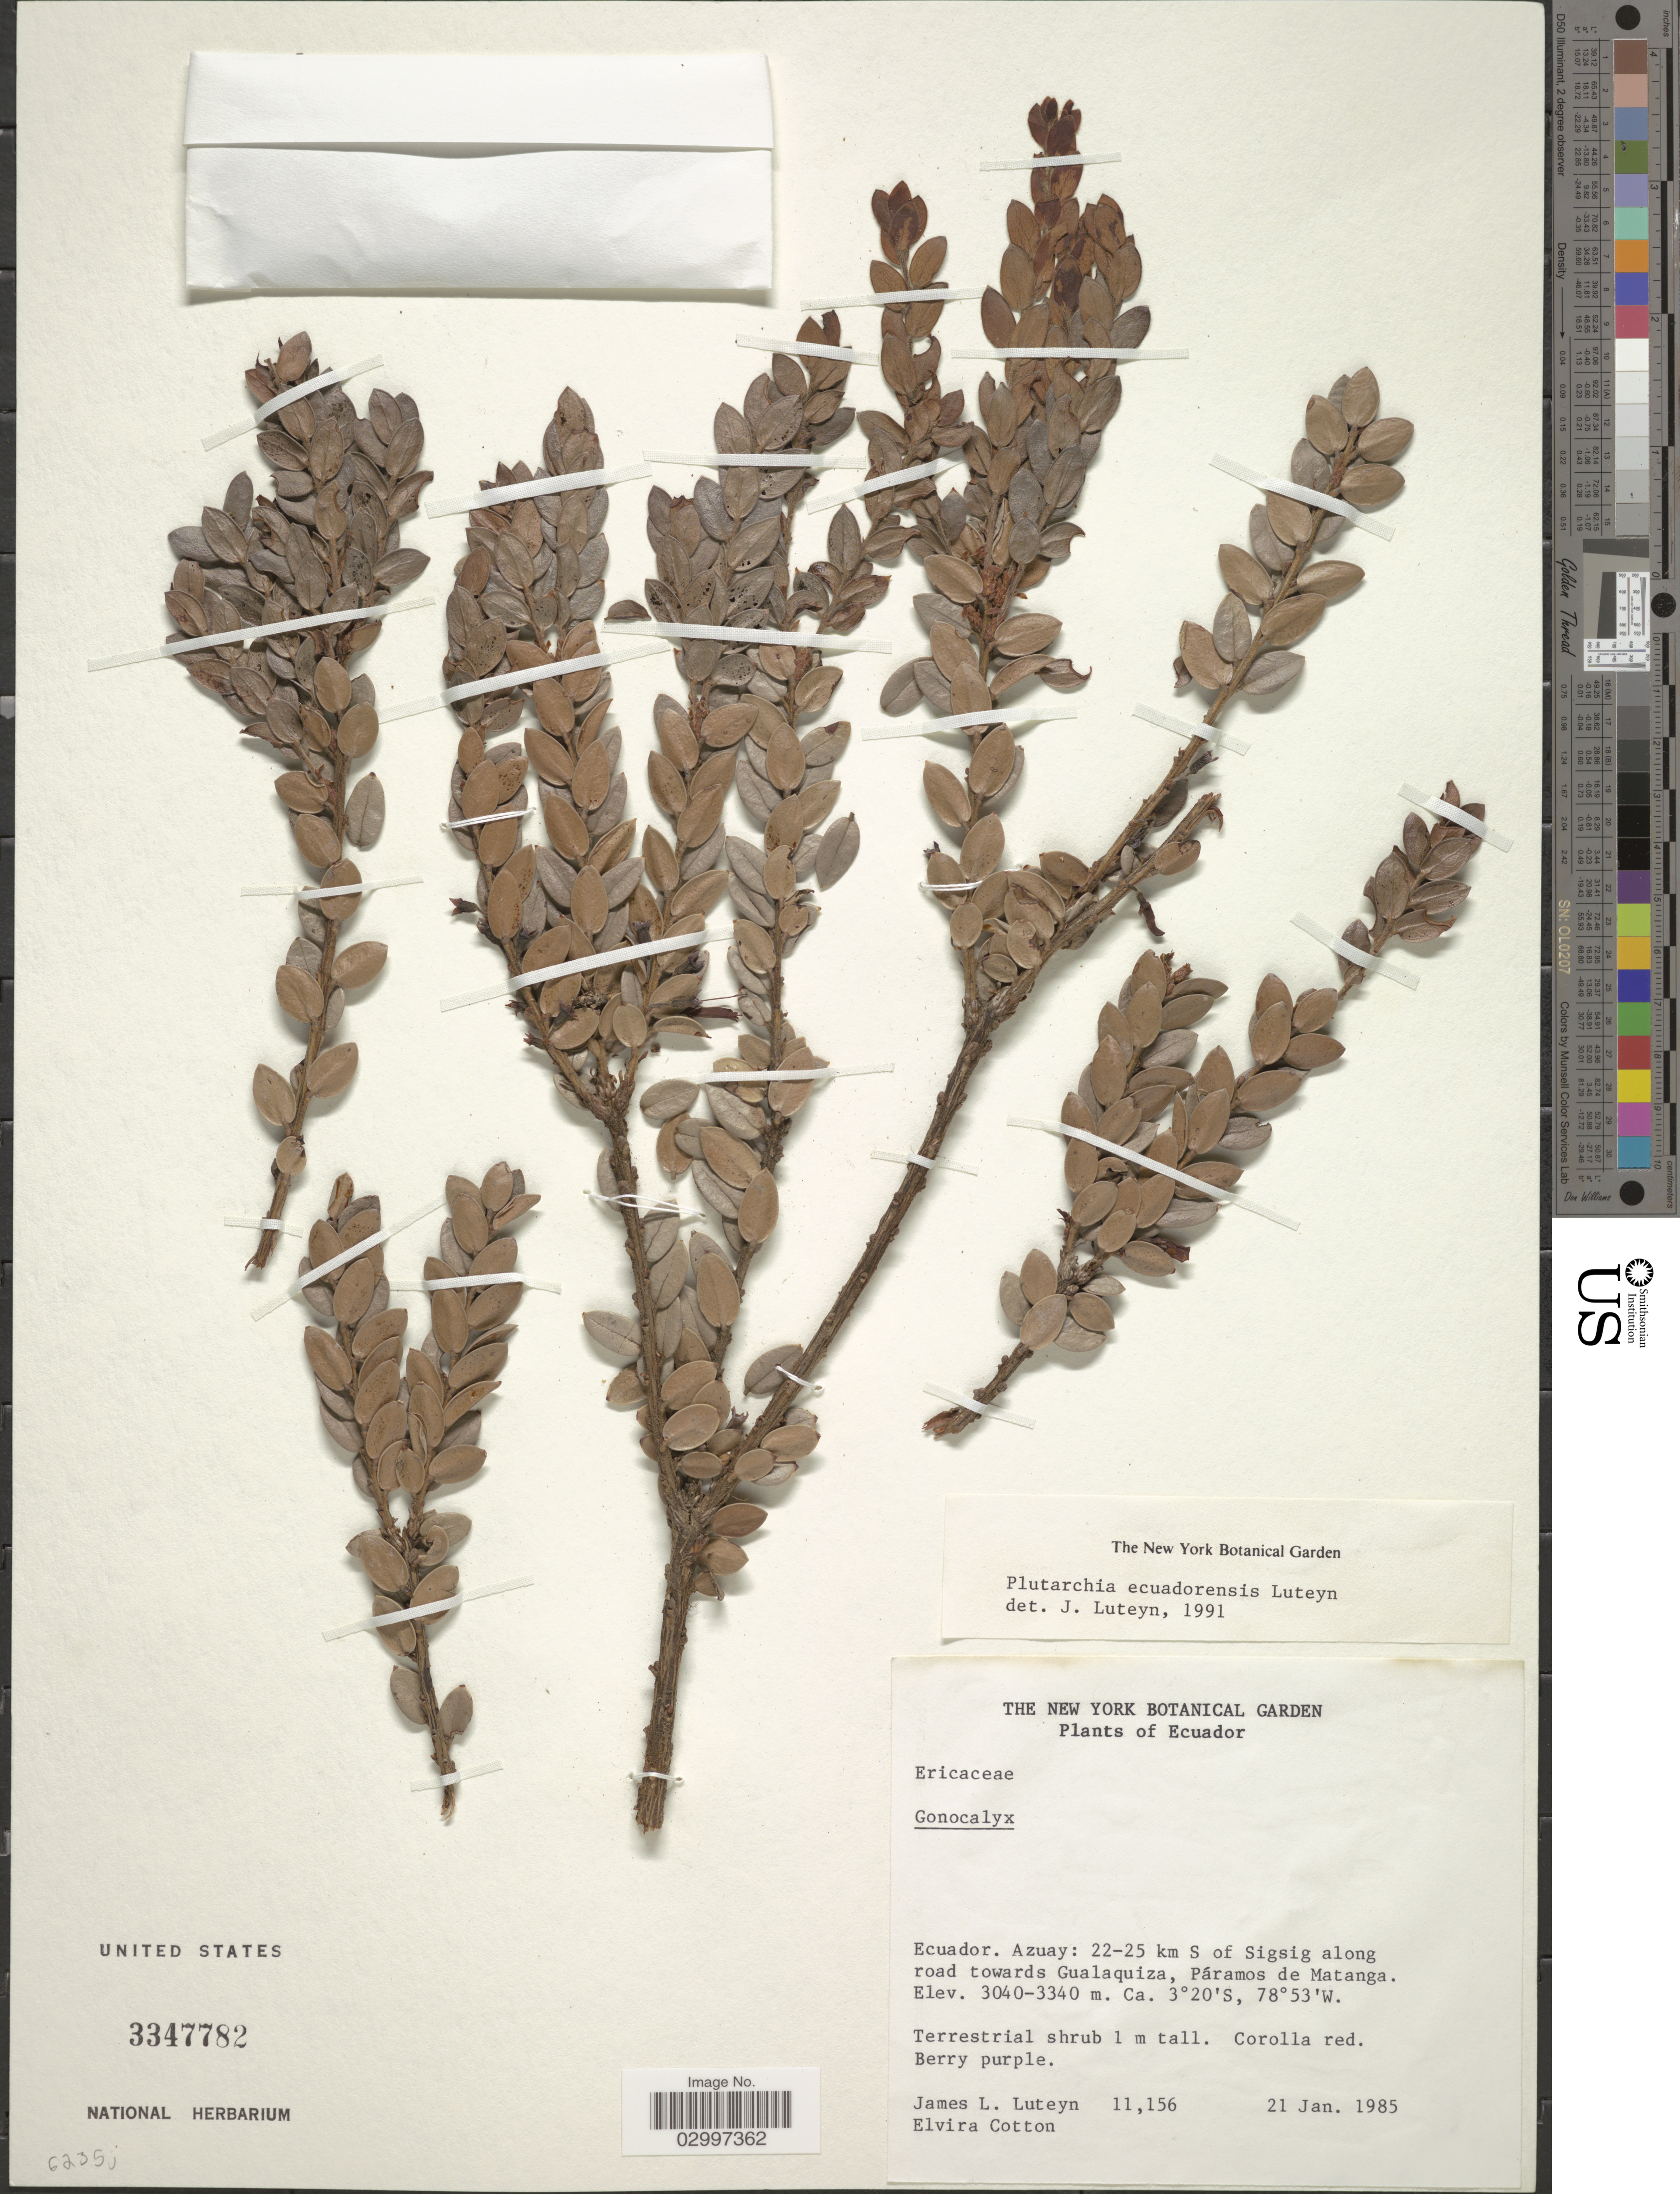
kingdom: Plantae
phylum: Tracheophyta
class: Magnoliopsida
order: Ericales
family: Ericaceae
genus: Plutarchia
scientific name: Plutarchia ecuadorensis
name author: Luteyn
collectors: J. Luteyn & E. Cotton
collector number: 11156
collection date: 1985-01-21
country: Ecuador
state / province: Azuay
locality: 22-25 km S of Sigsig along road towards Gualaquiza, Páramos de Matanga.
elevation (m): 3040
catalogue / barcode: US 3347782